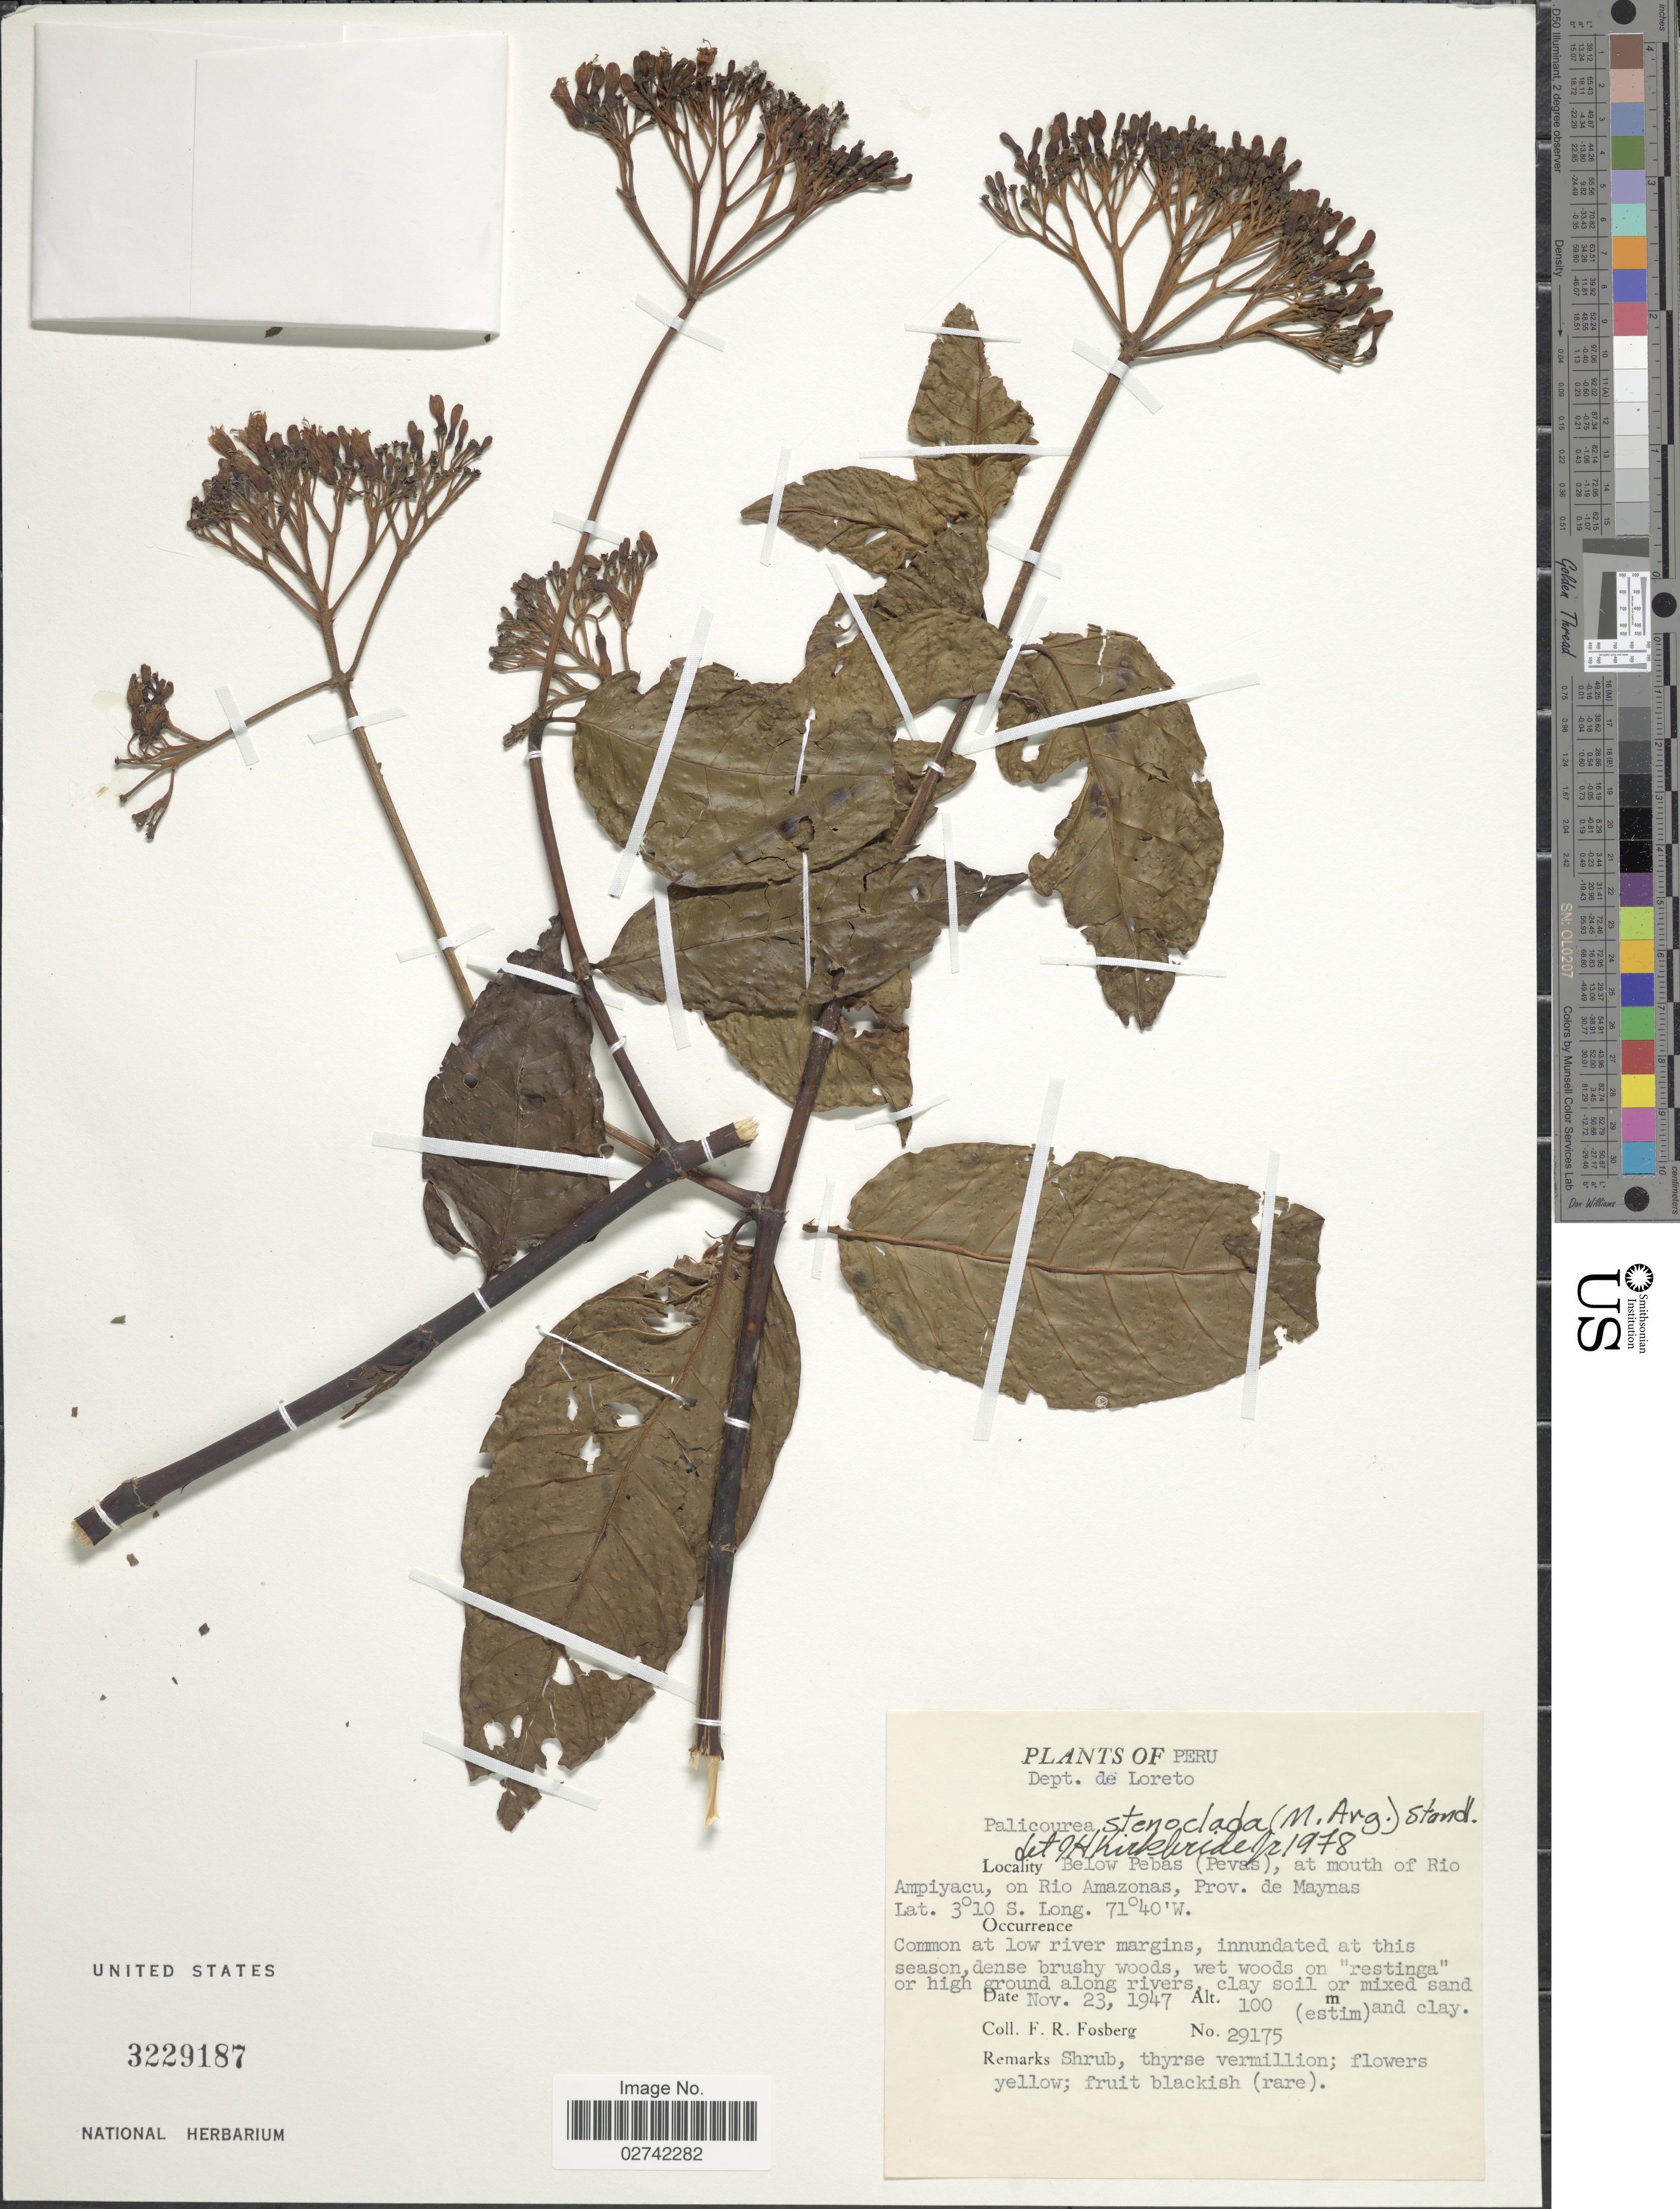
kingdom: Plantae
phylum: Tracheophyta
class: Magnoliopsida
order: Gentianales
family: Rubiaceae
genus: Palicourea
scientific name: Palicourea stenoclada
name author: (Müll. Arg.) Standl.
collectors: F. R. Fosberg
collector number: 29175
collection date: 1947-11-23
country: Peru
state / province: Loreto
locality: Below Pebas (Pevas), at mouth of Rio Ampiyacu, on Rio Amazonas (Prov. de Maynas), common at low river margins.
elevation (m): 100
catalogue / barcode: US 3229187